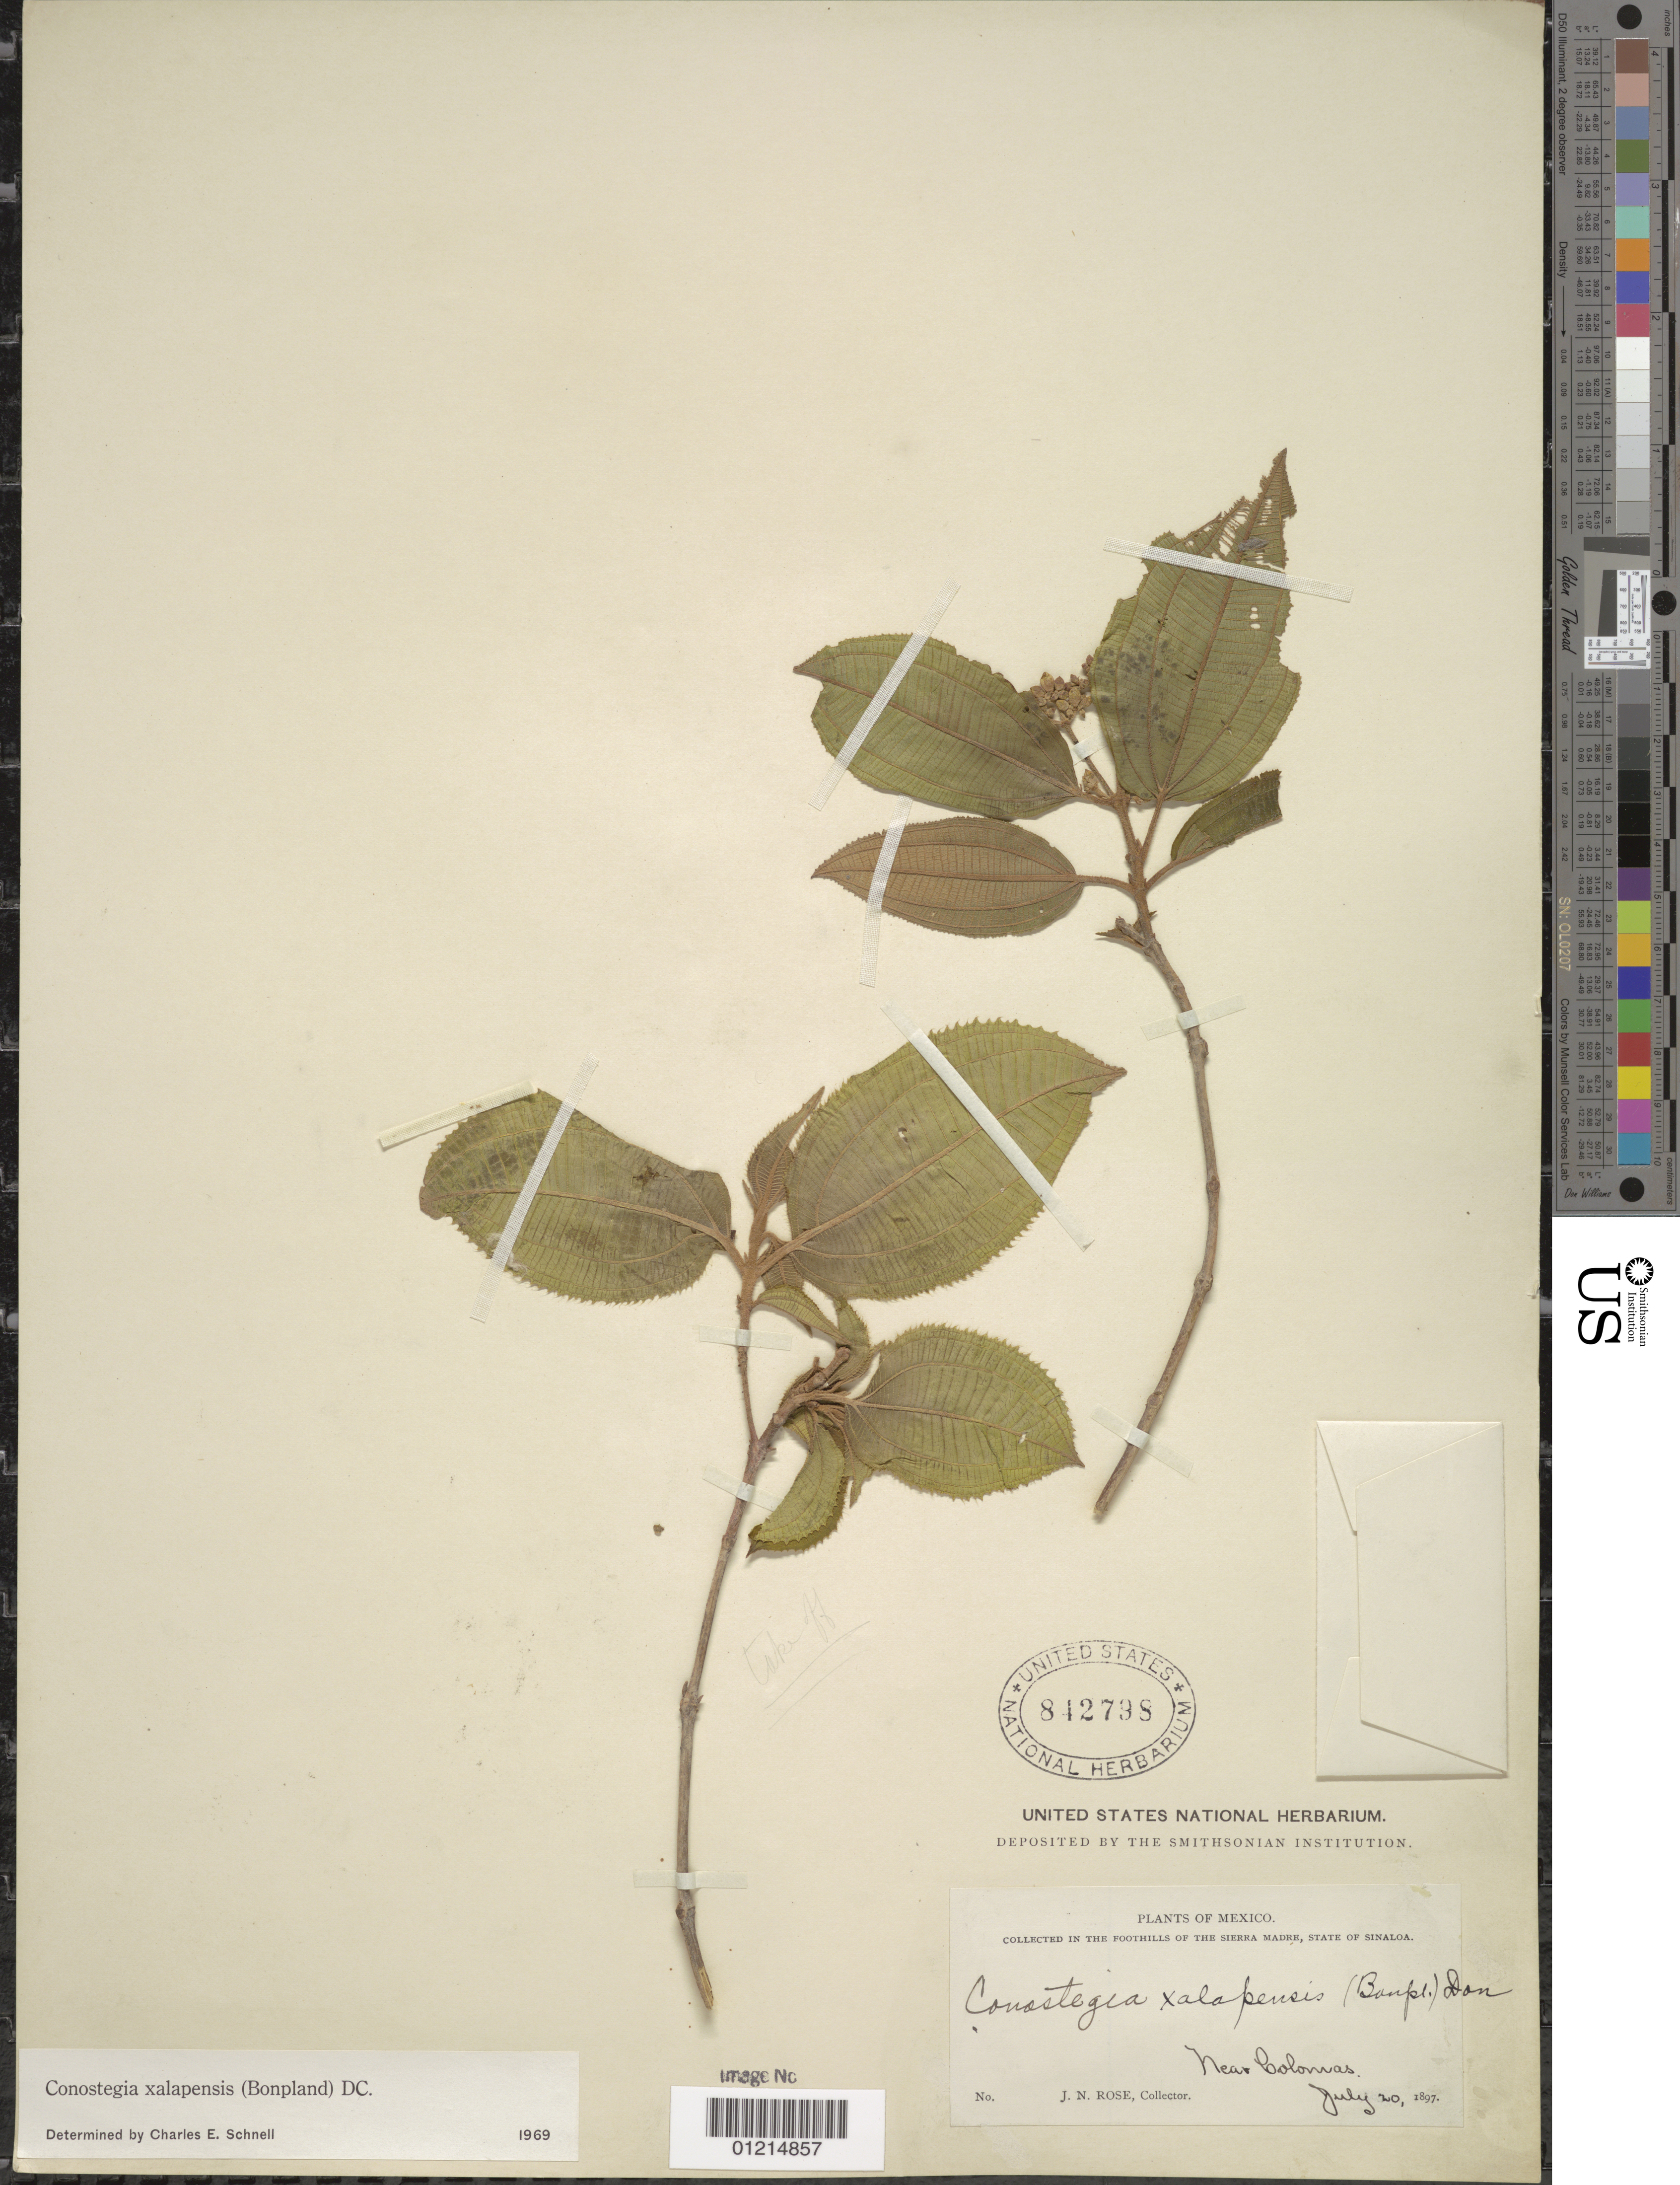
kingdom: Plantae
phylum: Tracheophyta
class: Magnoliopsida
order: Myrtales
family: Melastomataceae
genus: Conostegia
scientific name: Conostegia quadrangularis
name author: Schltdl. ex Steud.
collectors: J. N. Rose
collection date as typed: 20 Jul 1897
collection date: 1897-07-20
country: Mexico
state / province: Sinaloa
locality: Near Colomas in the foothills of the Sierra Madre, State of Sinaloa.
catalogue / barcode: US 842798